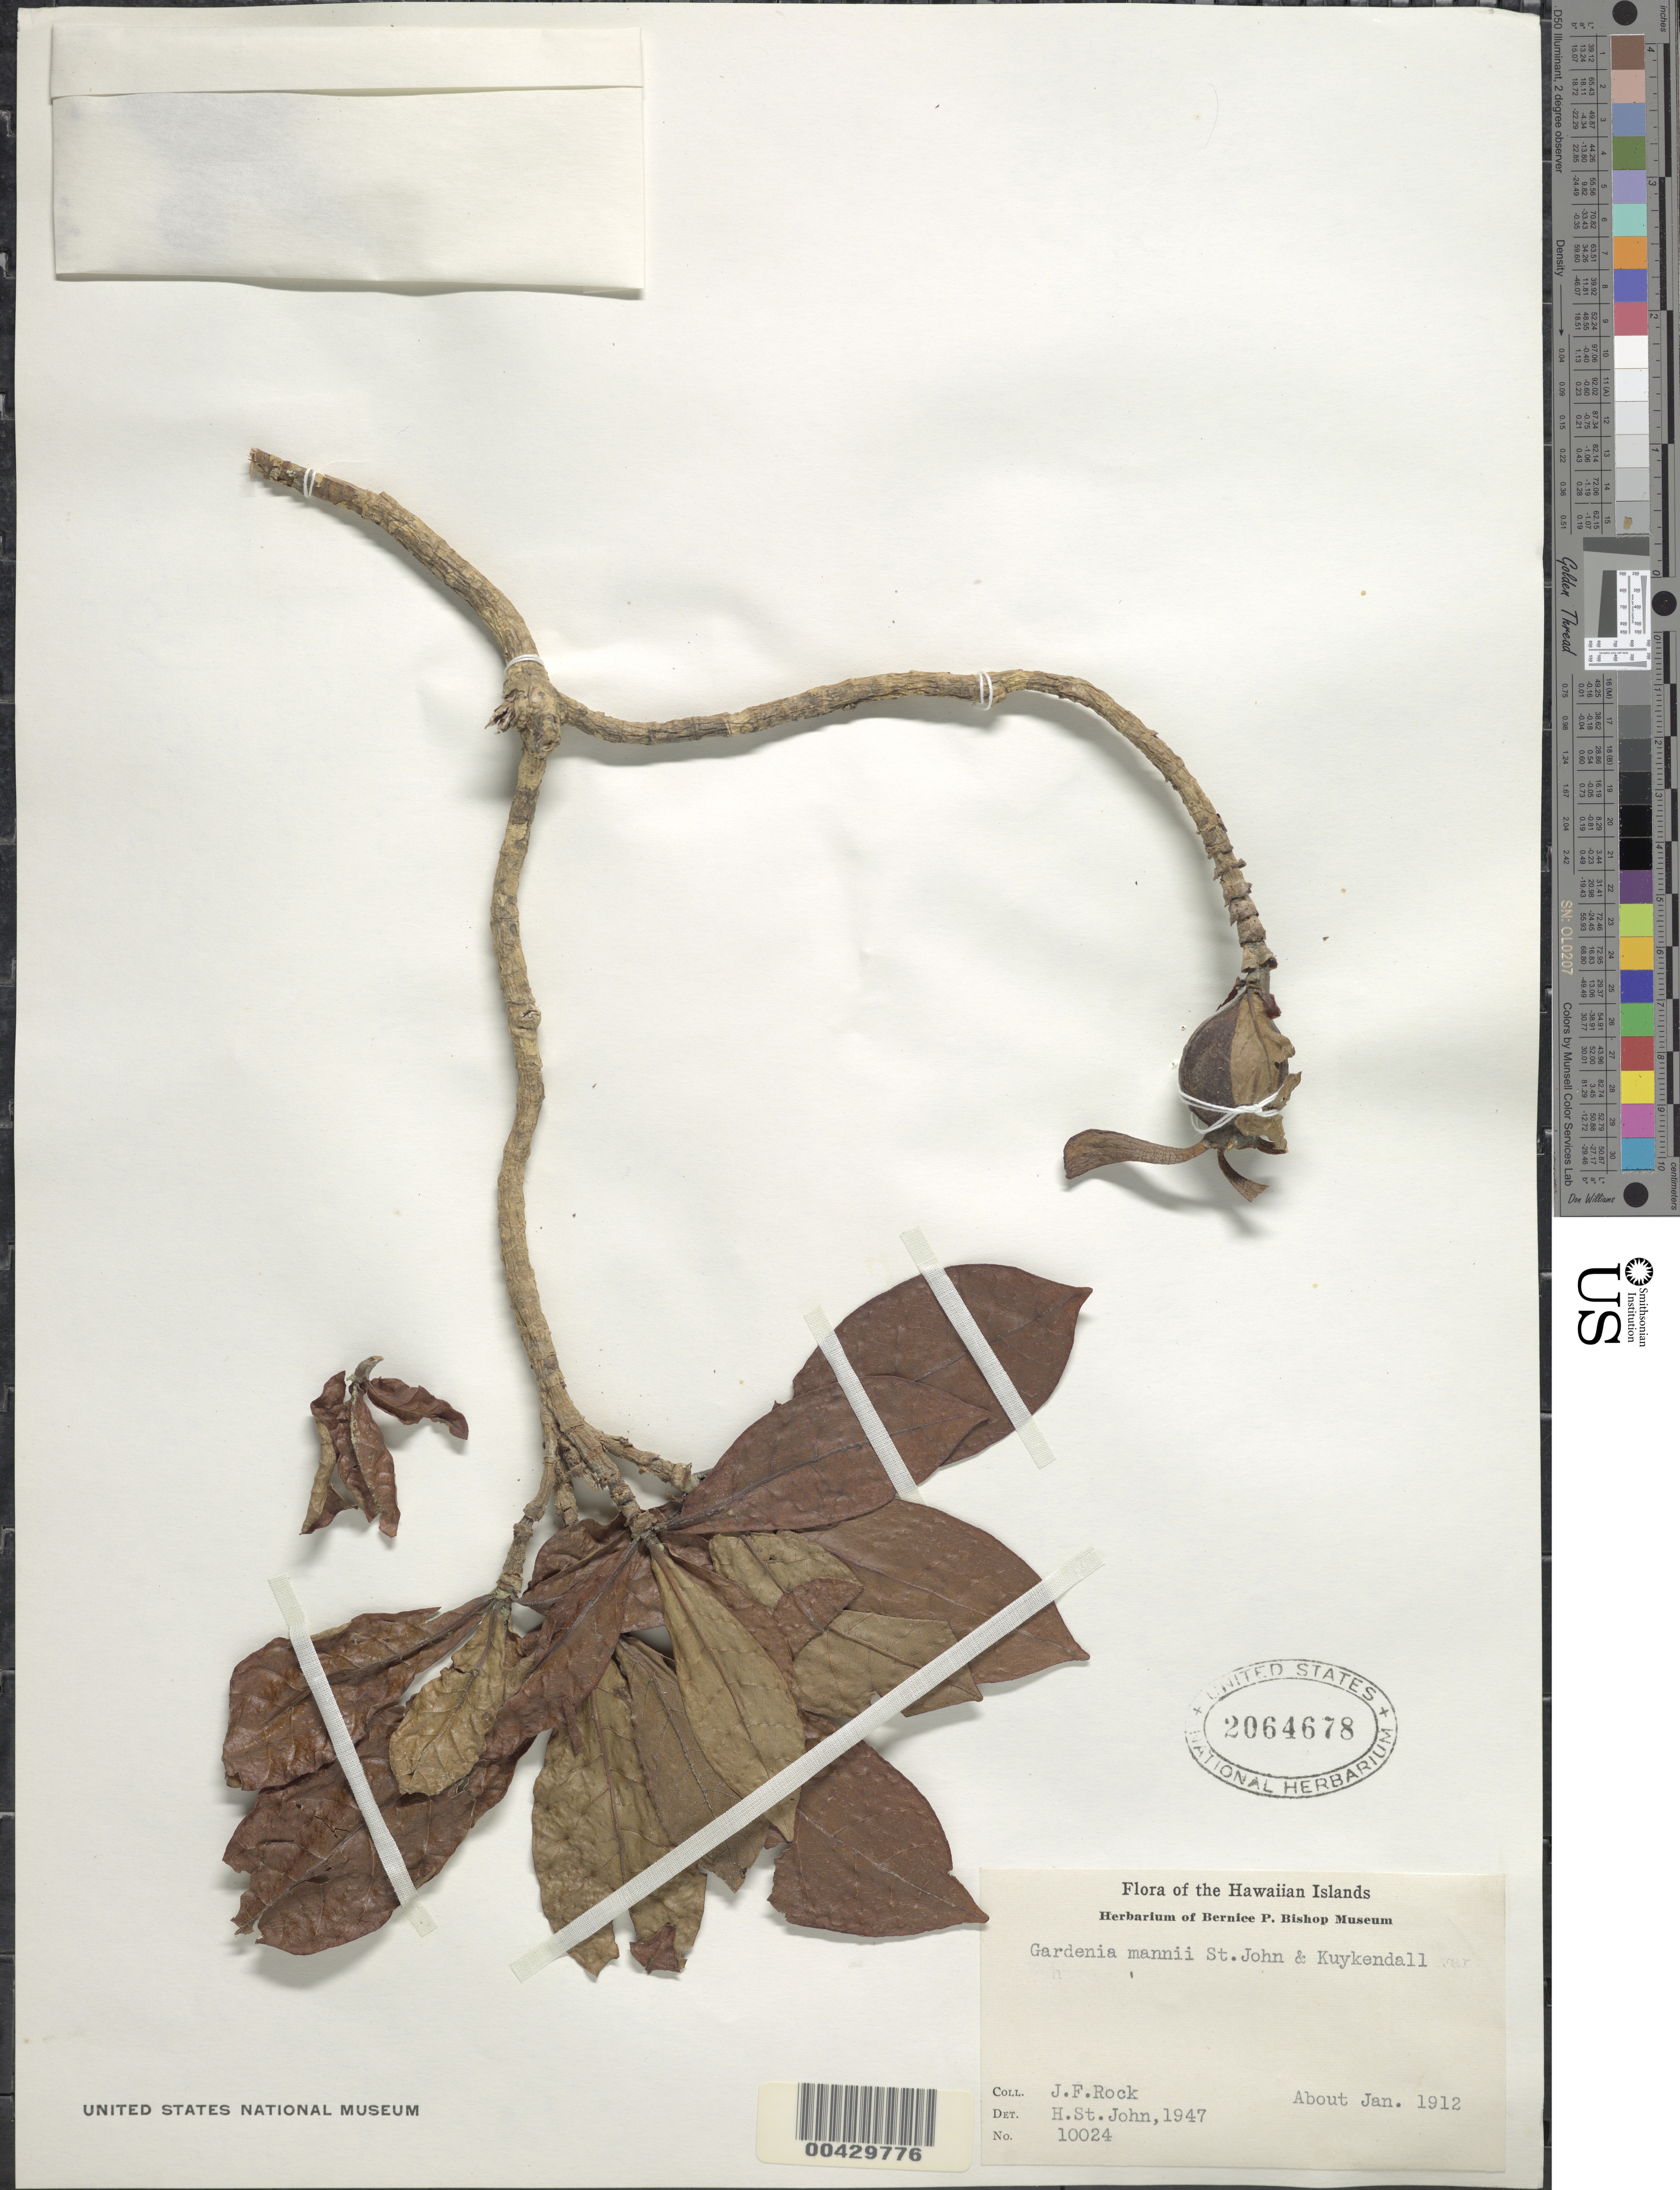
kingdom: Plantae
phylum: Tracheophyta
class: Magnoliopsida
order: Gentianales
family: Rubiaceae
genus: Gardenia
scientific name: Gardenia mannii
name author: H. St. John & Kuykendall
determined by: St. John, H.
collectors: J. F. Rock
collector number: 10024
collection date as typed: Jan 1912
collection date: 1912-01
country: United States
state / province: Hawaii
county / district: Hawaii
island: Hawaii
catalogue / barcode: US 2064678